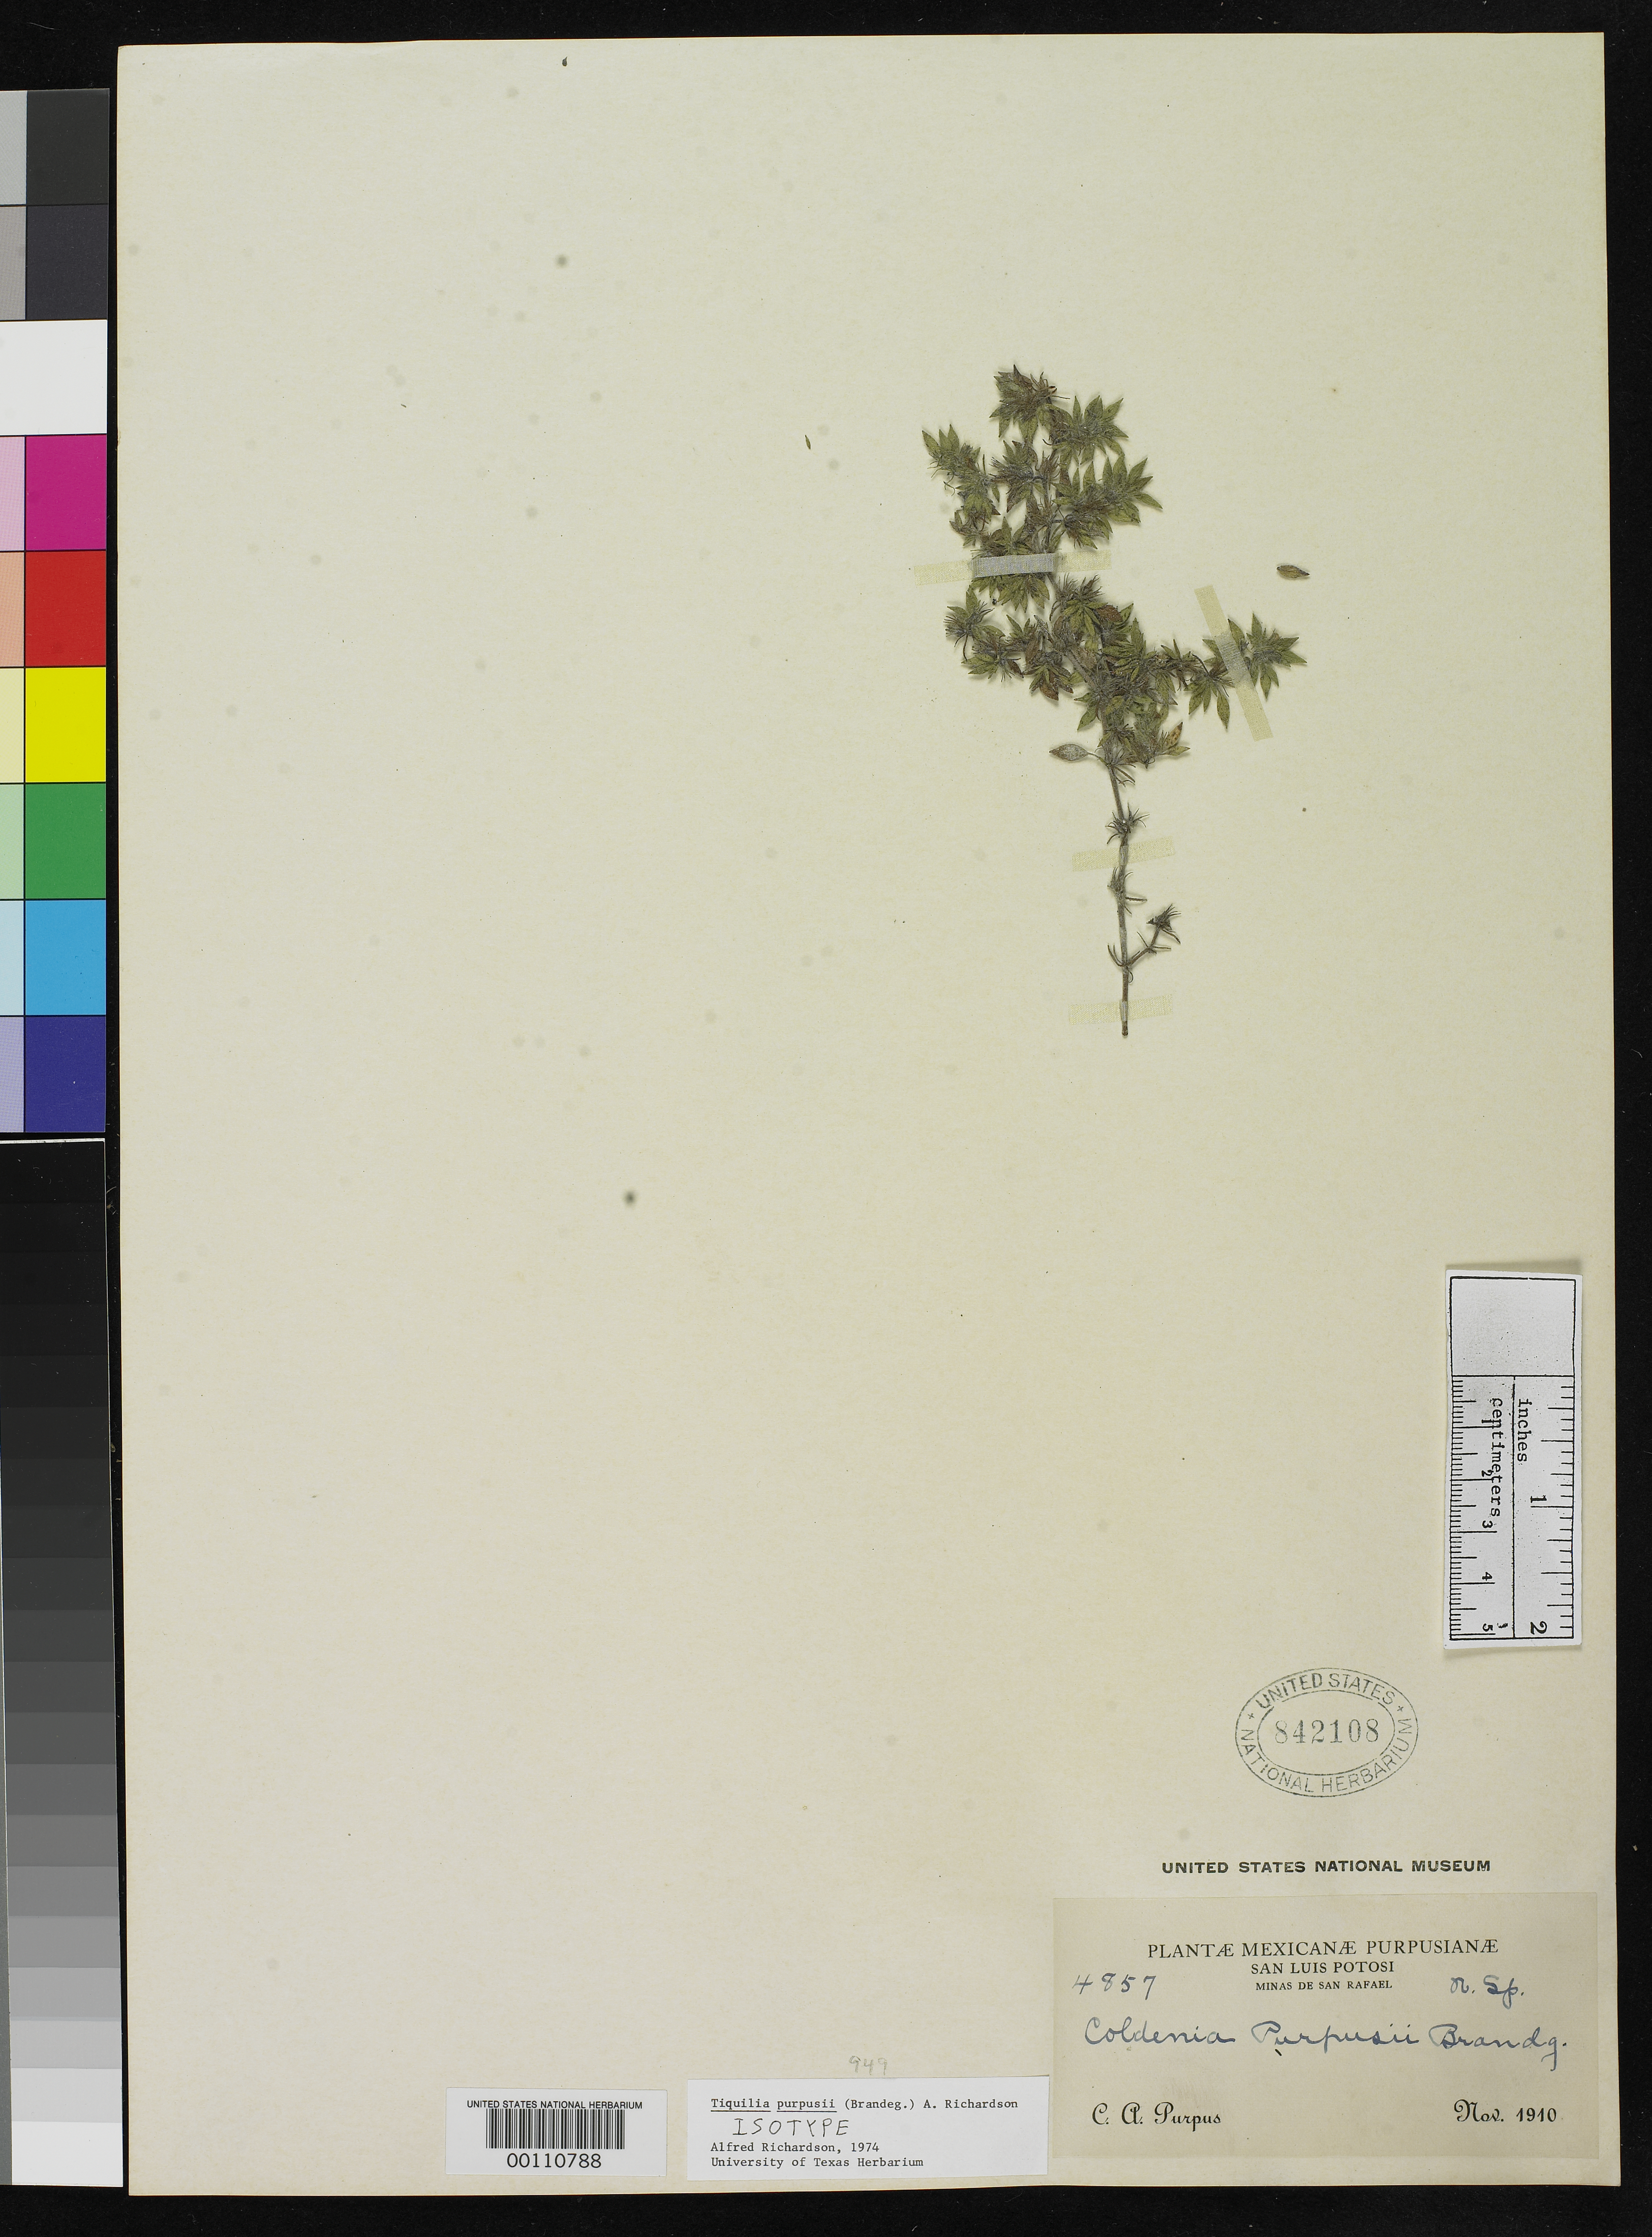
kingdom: Plantae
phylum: Tracheophyta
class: Magnoliopsida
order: Boraginales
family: Coldeniaceae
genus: Coldenia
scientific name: Coldenia purpusii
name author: Brandegee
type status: Isotype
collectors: C. A. Purpus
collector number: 4857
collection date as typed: Nov 1910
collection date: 1910-11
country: Mexico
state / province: San Luis Potosi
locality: Minas de San Rafael.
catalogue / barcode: US 842108